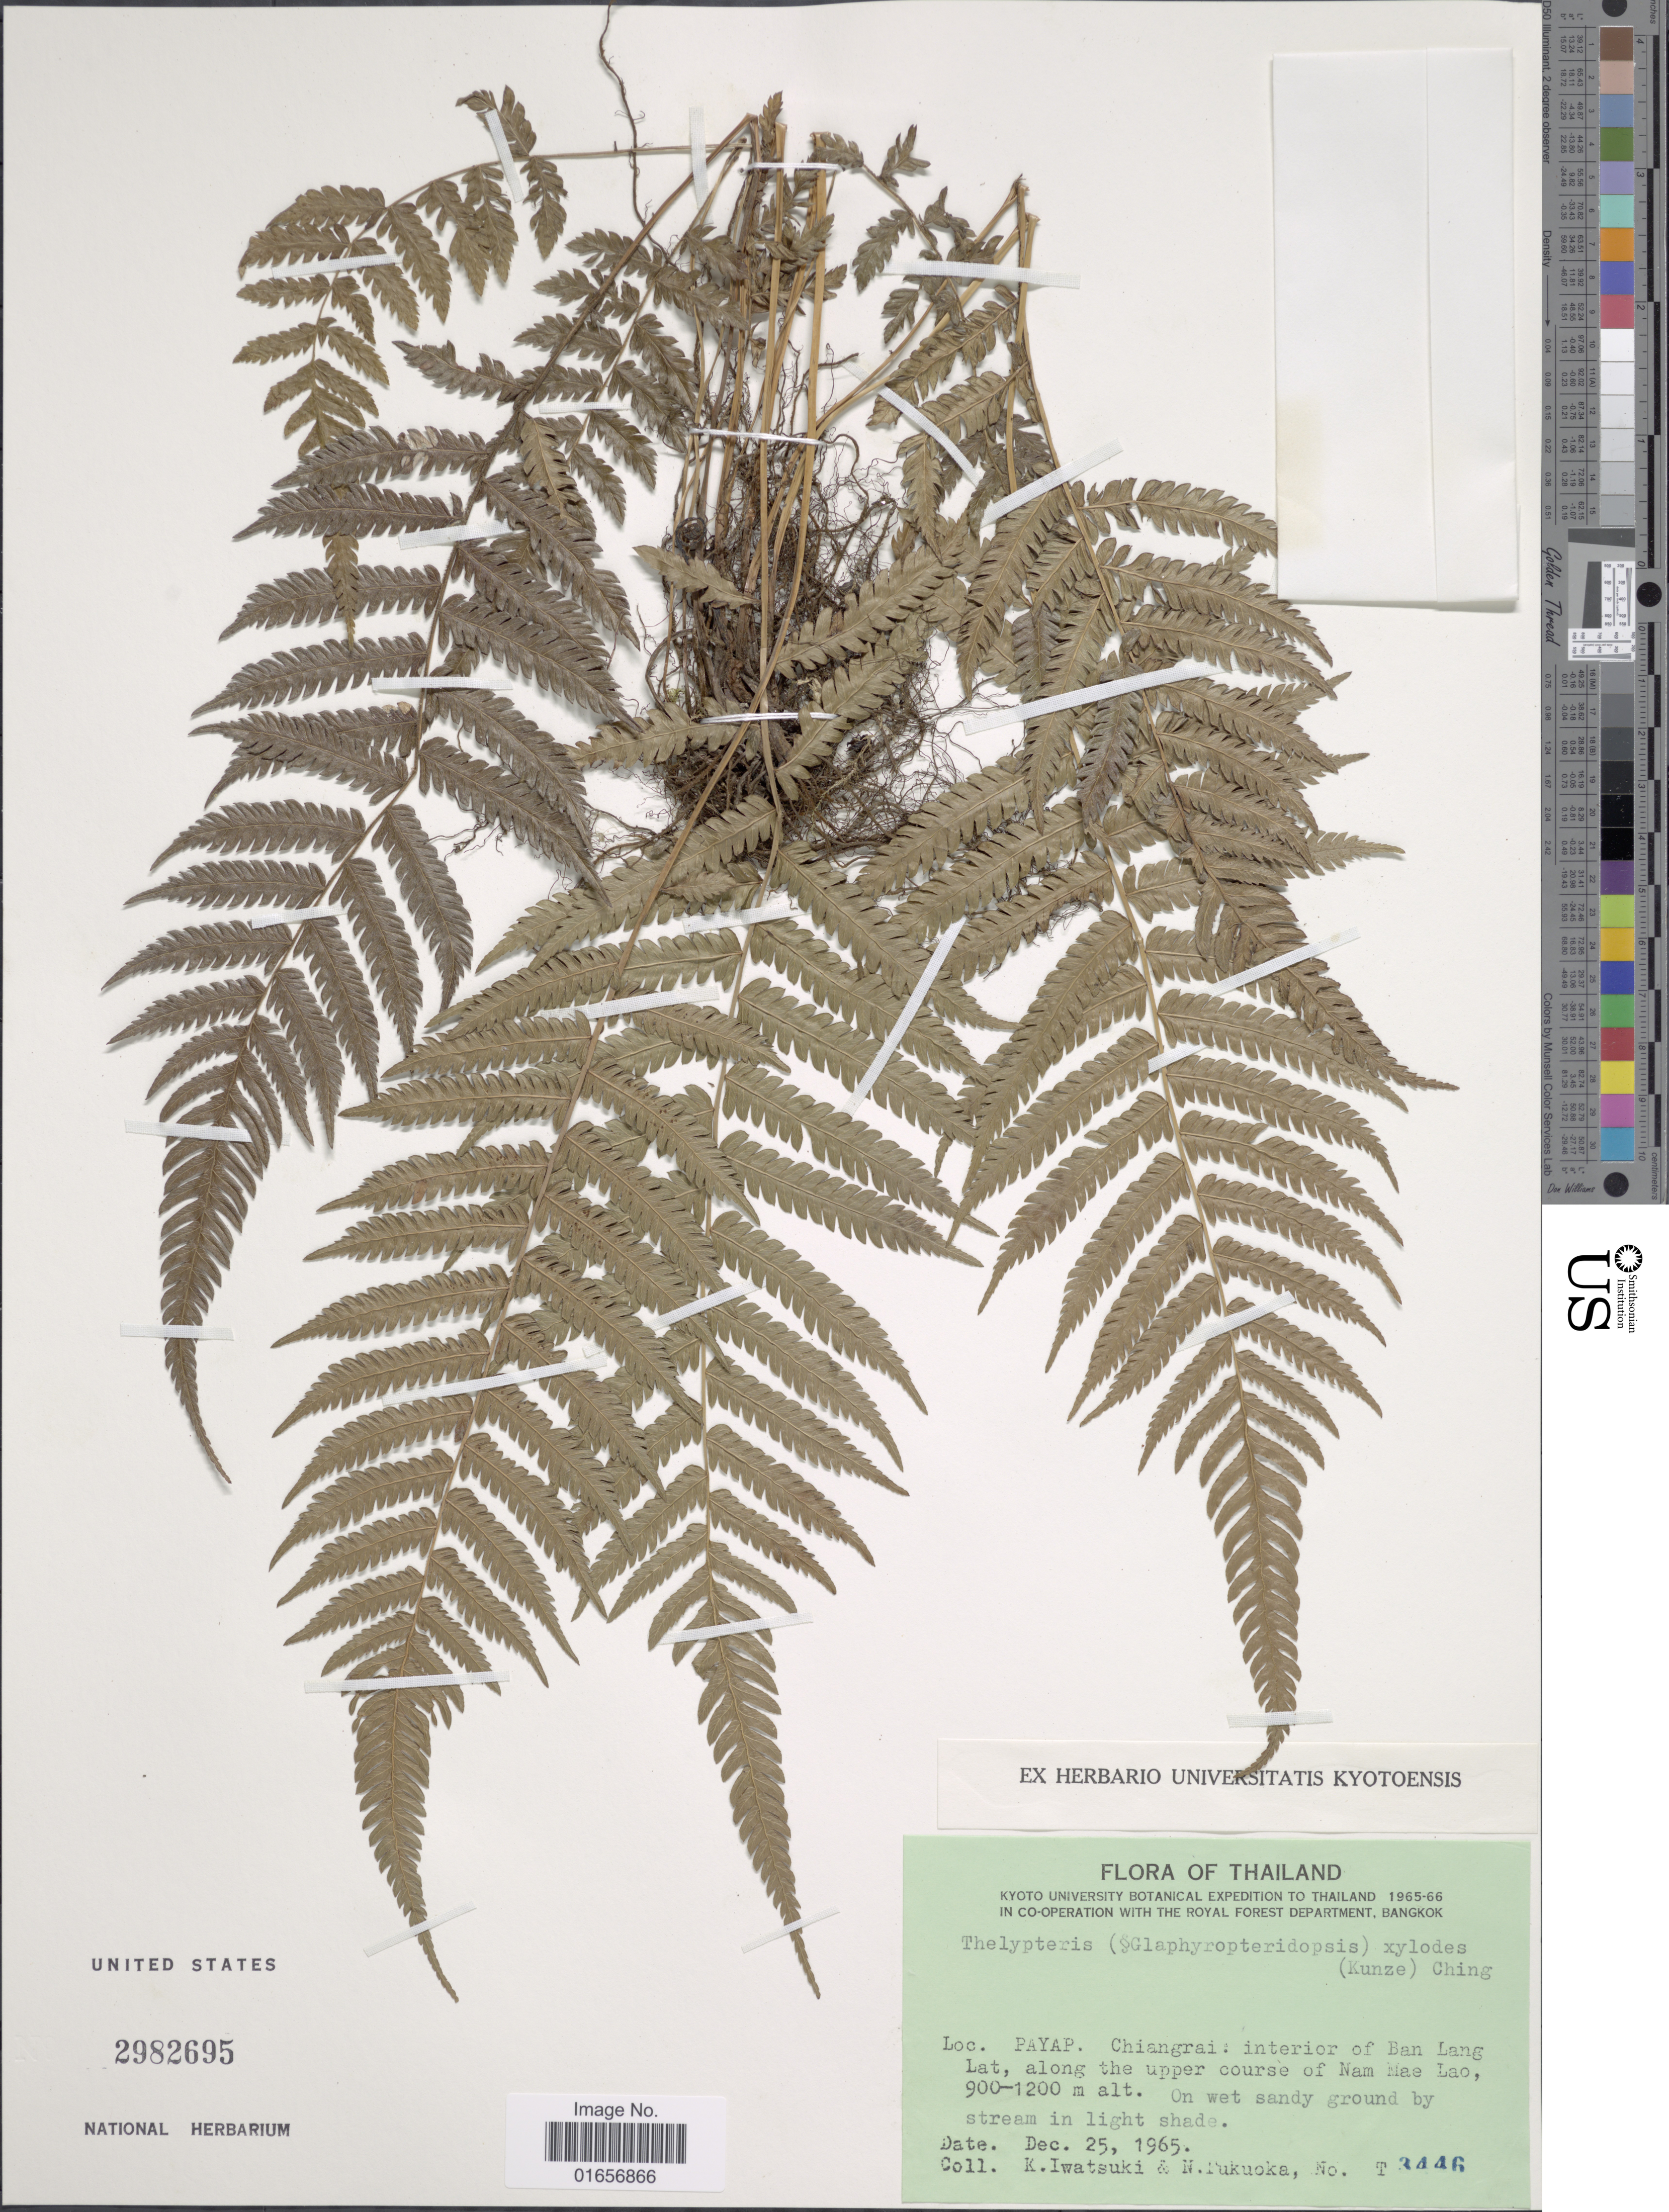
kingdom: Plantae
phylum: Tracheophyta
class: Polypodiopsida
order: Polypodiales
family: Thelypteridaceae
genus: Pseudocyclosorus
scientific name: Pseudocyclosorus tylodes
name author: (Kunze) Ching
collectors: K. Iwatsuki & N. Fukuoka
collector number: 3446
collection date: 1965-12-25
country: Thailand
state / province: Chiang Rai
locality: Payap, interior of Bang Lang Lat. along the supper course of Nam Mae Lao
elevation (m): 900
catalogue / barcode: US 2982695